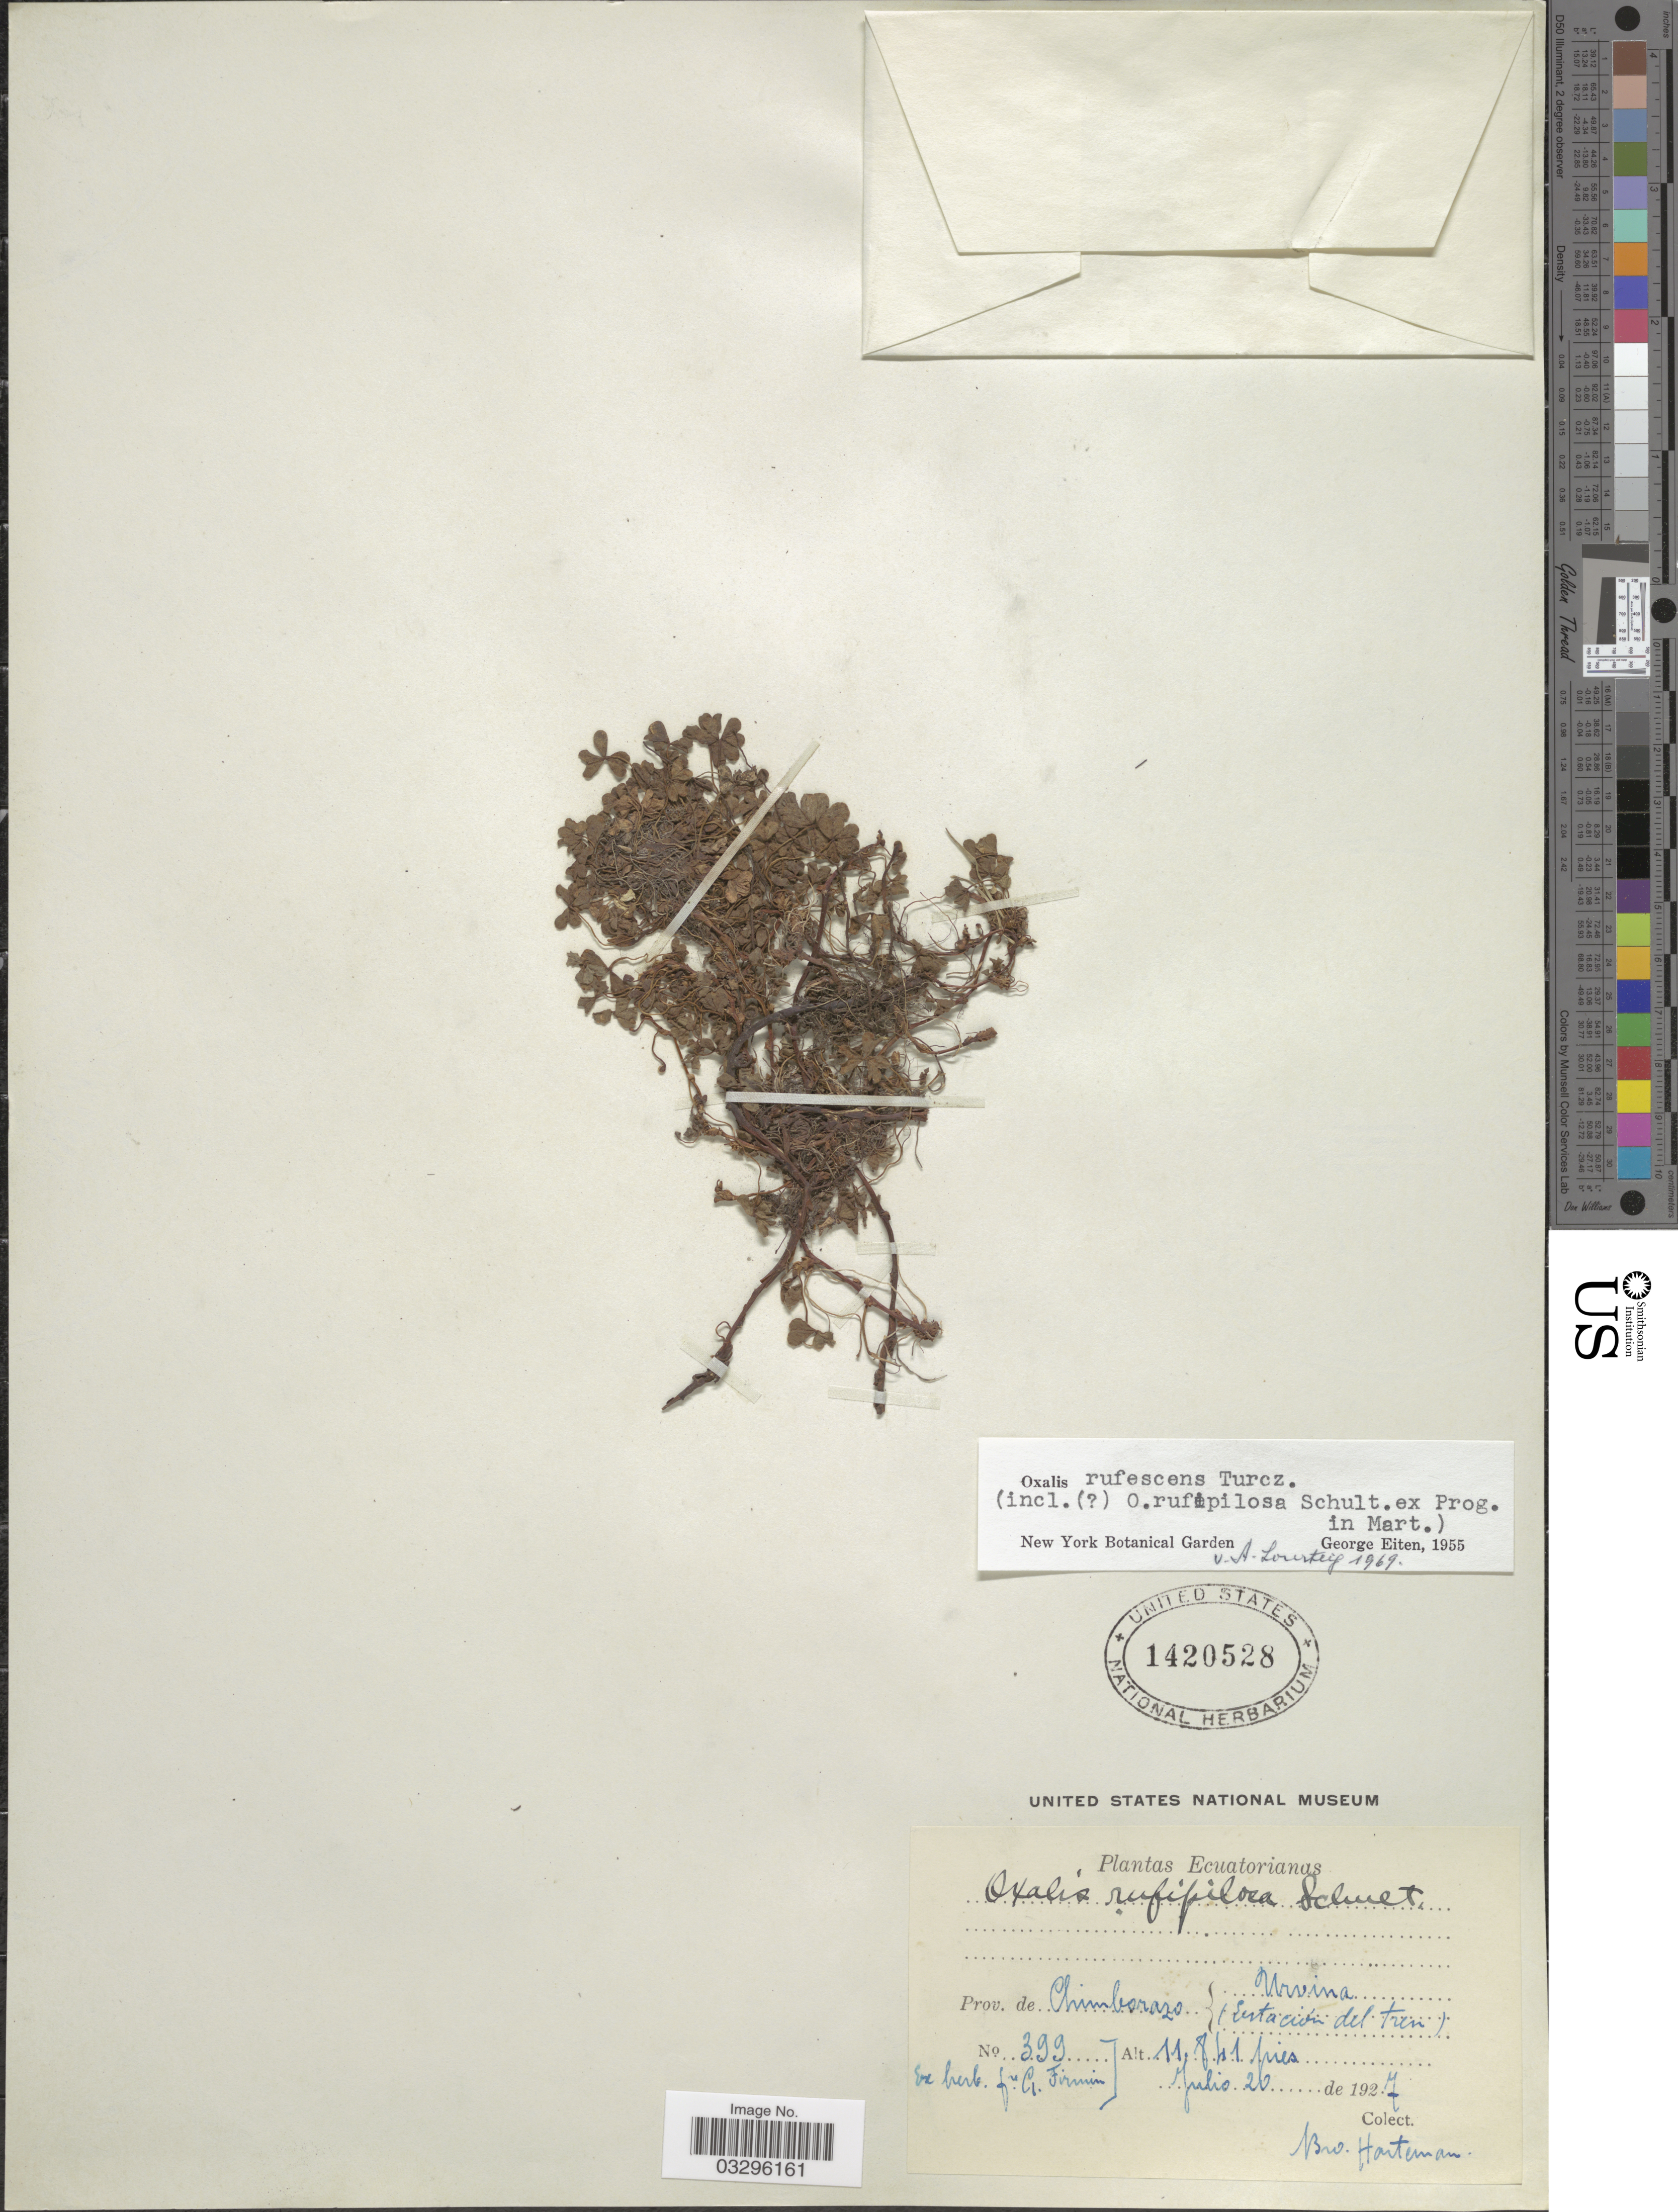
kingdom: Plantae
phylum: Tracheophyta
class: Magnoliopsida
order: Oxalidales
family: Oxalidaceae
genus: Oxalis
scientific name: Oxalis rufescens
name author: Willd. ex Zucc.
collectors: Harteman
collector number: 399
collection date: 1927-07-20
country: Ecuador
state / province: Chimborazo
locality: Urvina (Estación del Tren).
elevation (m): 3609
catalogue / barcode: US 1420528